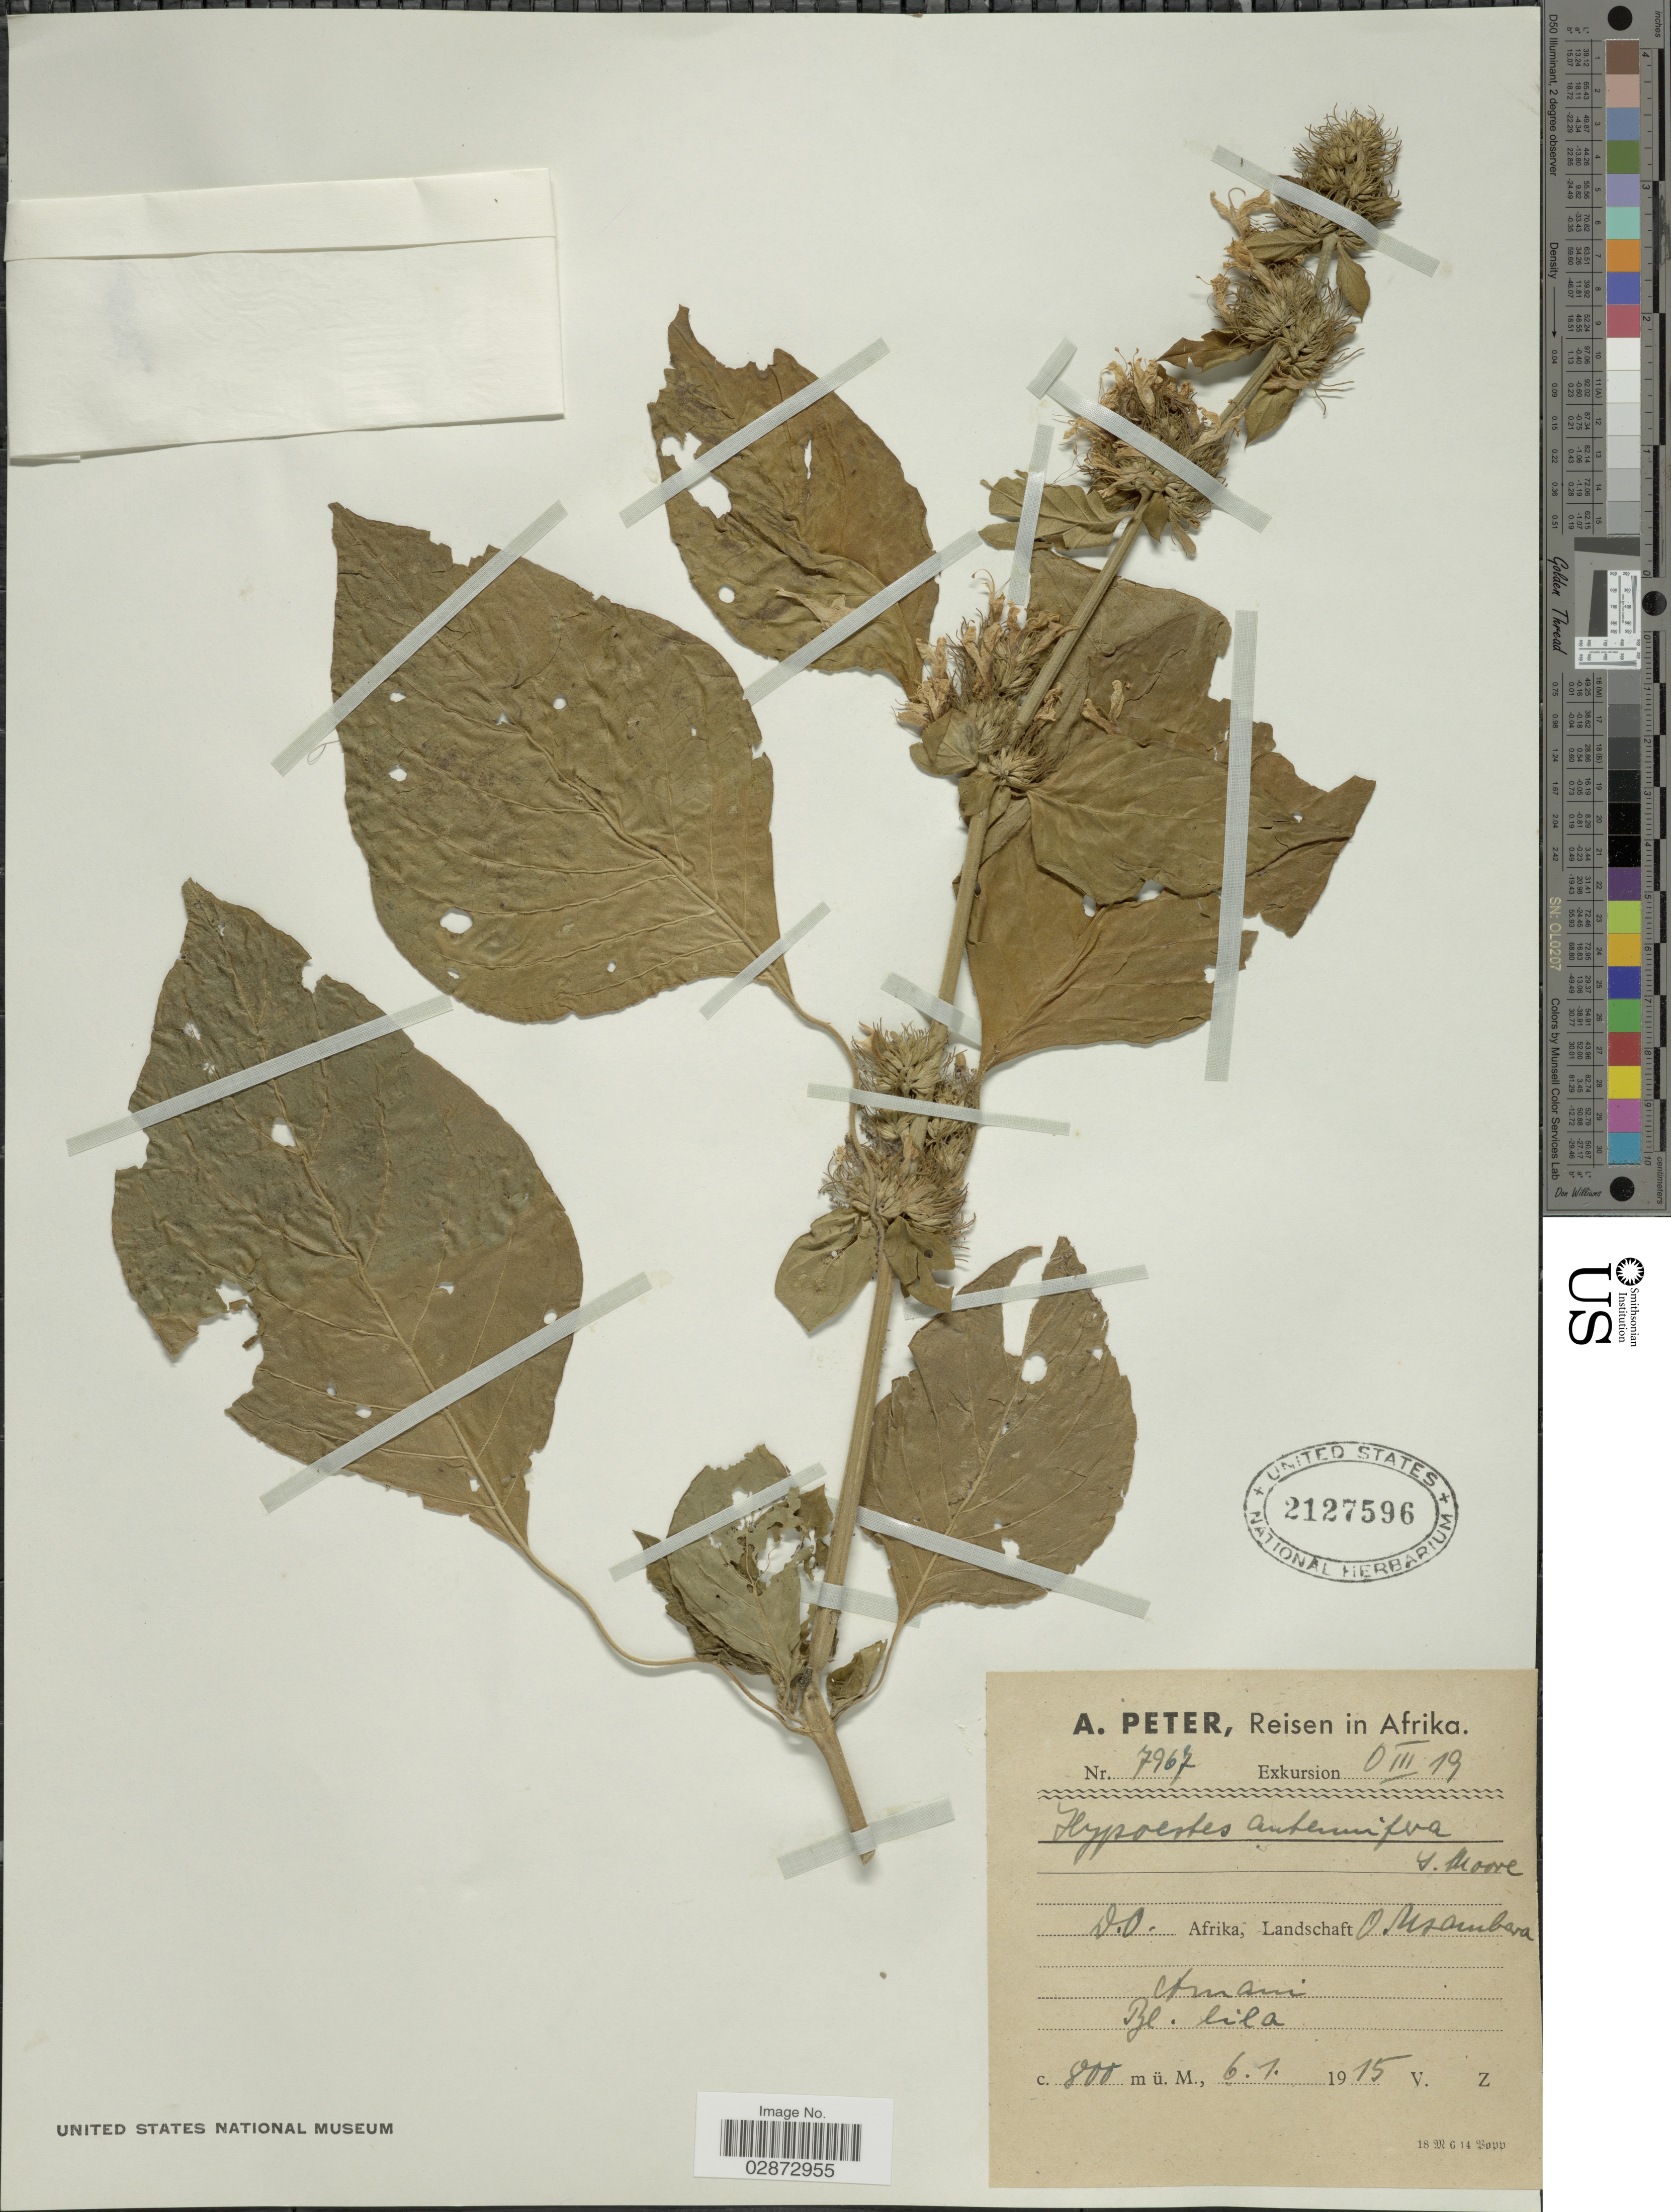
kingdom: Plantae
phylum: Tracheophyta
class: Magnoliopsida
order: Lamiales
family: Acanthaceae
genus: Hypoestes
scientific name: Hypoestes antennifera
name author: S. Moore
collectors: A. Peter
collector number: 7967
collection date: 1915-07-06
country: Tanzania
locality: D.O. Afrika, O Usambara. Amani. Afrika.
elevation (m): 800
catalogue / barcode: US 2127596